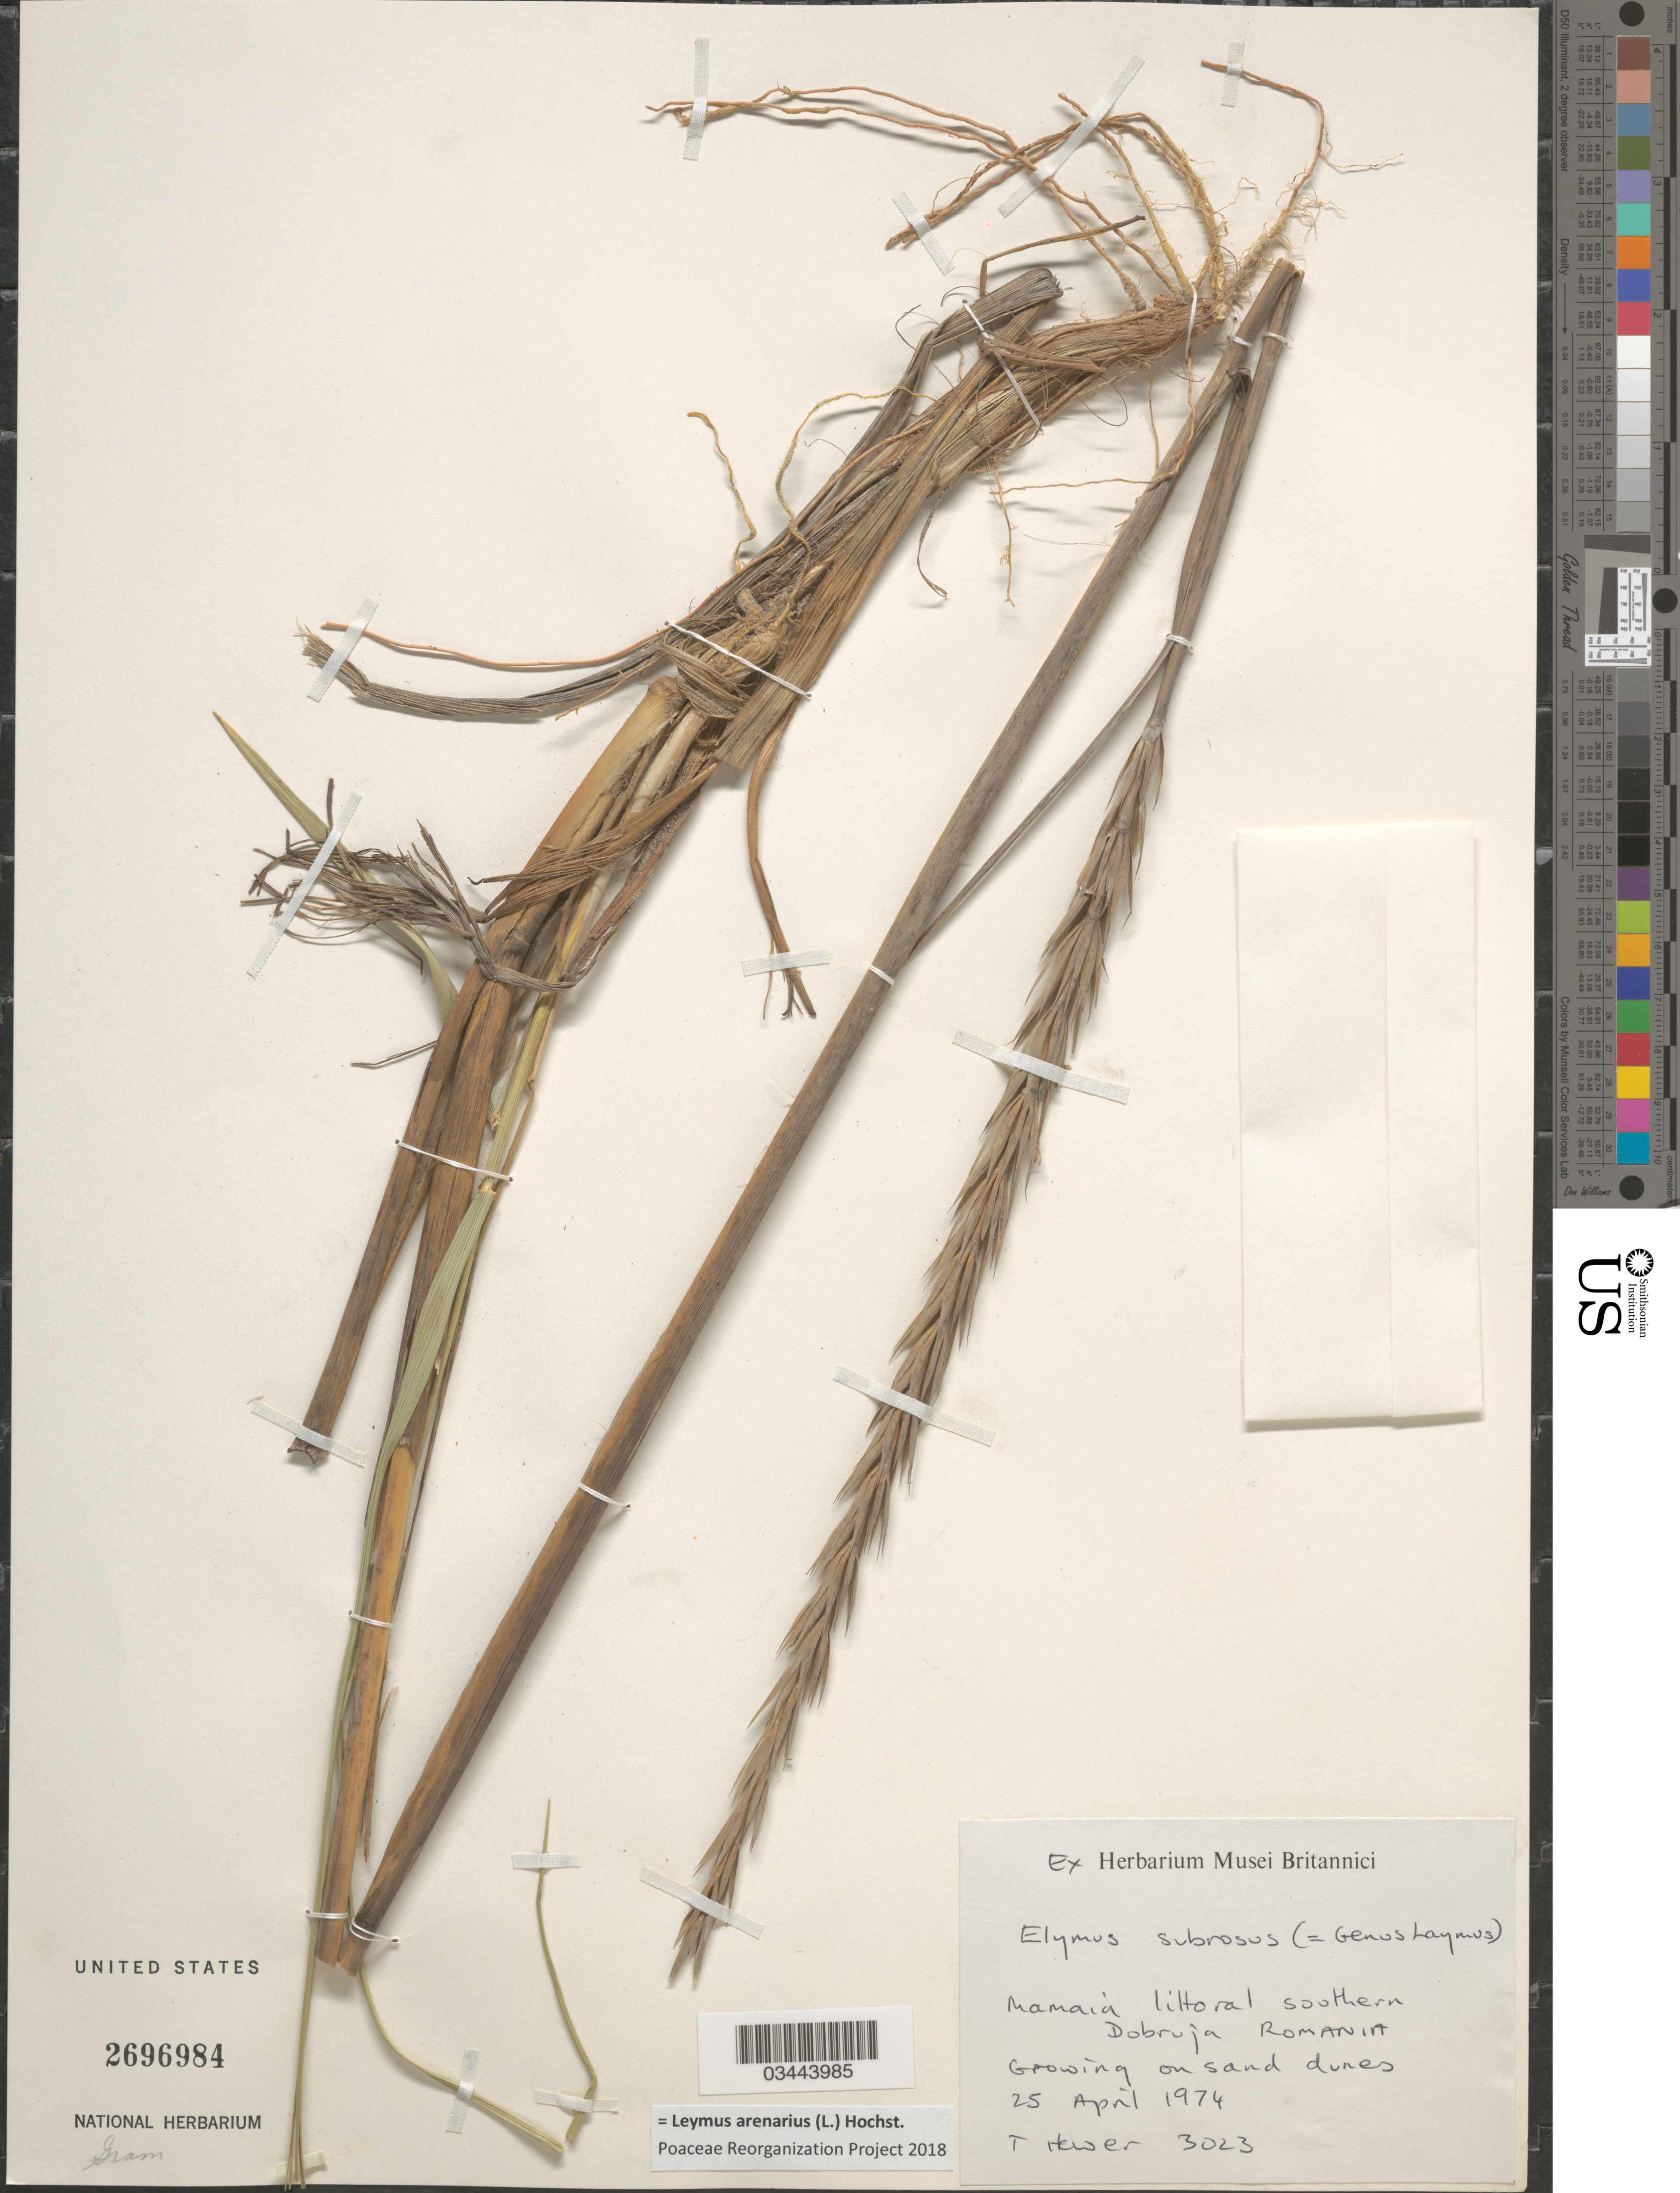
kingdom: Plantae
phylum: Tracheophyta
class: Liliopsida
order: Poales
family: Poaceae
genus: Leymus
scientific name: Leymus arenarius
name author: (L.) Hochst.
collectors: T. Hewer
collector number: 3023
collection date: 1974-04-25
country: Romania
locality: Mamaia littoral Southern Dobruja. Growing on sand dunes.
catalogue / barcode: US 2696984